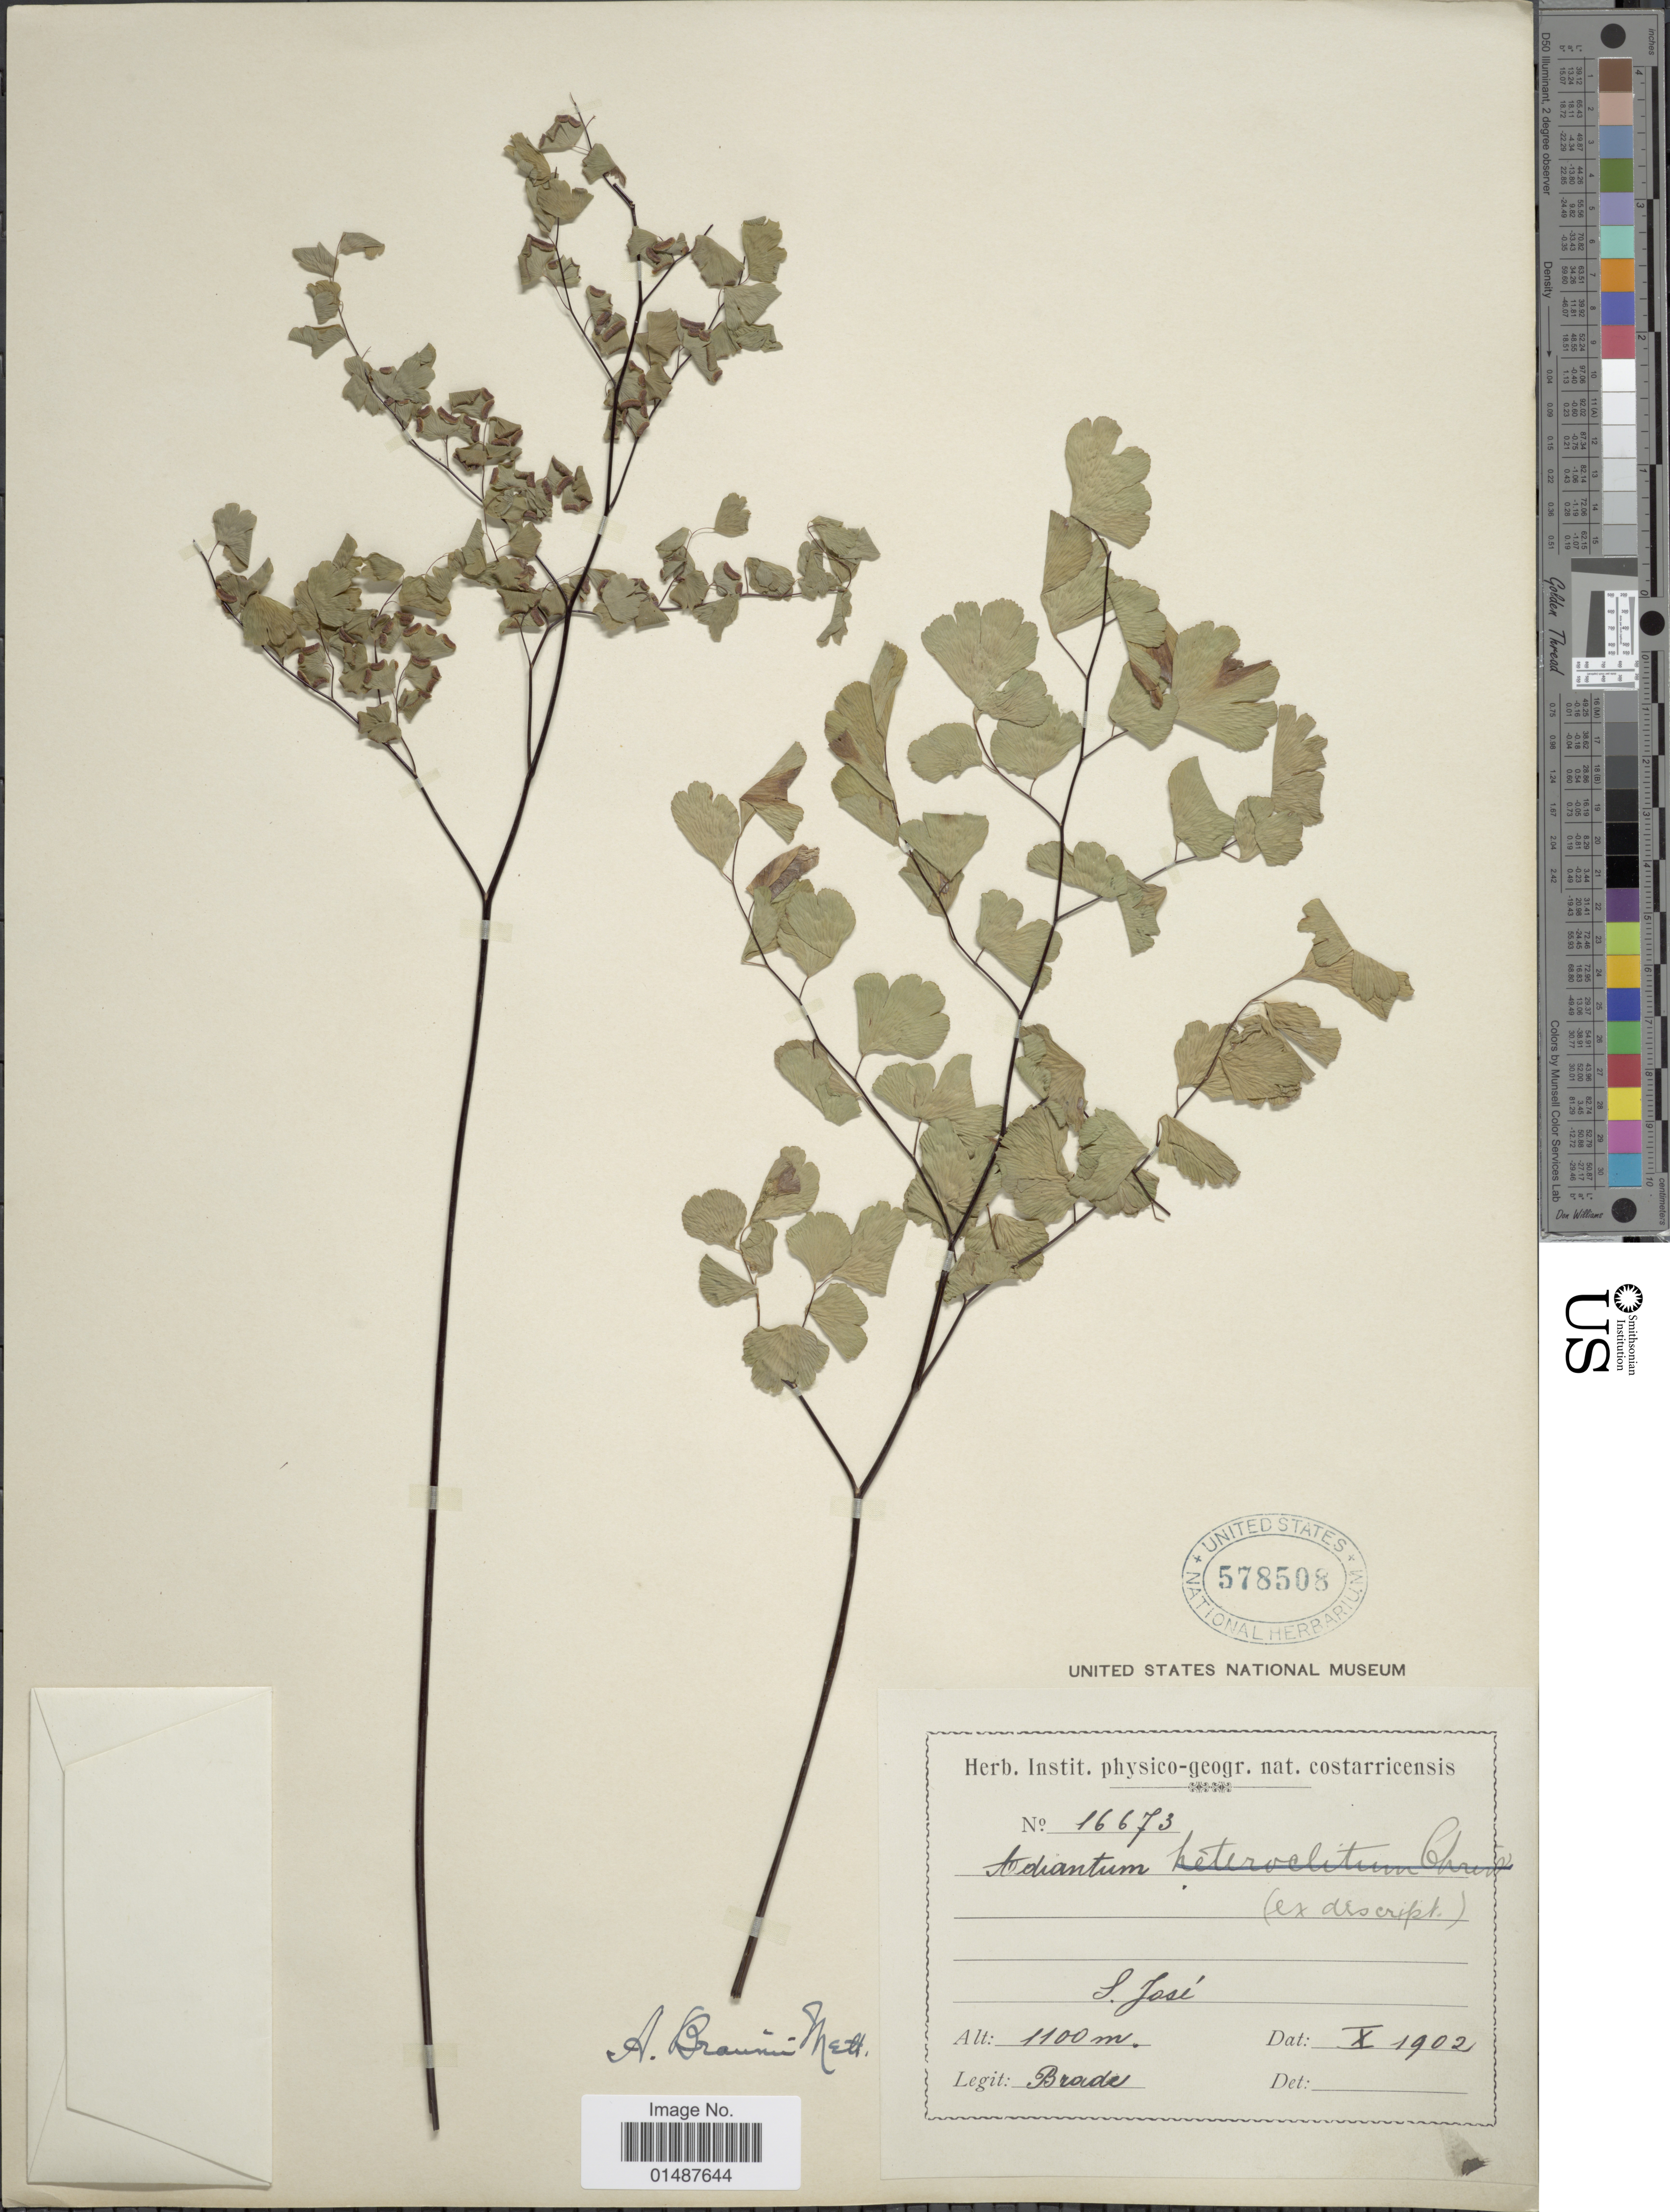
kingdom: Plantae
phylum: Tracheophyta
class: Polypodiopsida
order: Polypodiales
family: Pteridaceae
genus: Adiantum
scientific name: Adiantum braunii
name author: Mett. ex Kuhn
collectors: -- Brade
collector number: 16673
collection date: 1902-10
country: Costa Rica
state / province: San José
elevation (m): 1100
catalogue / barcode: US 578508